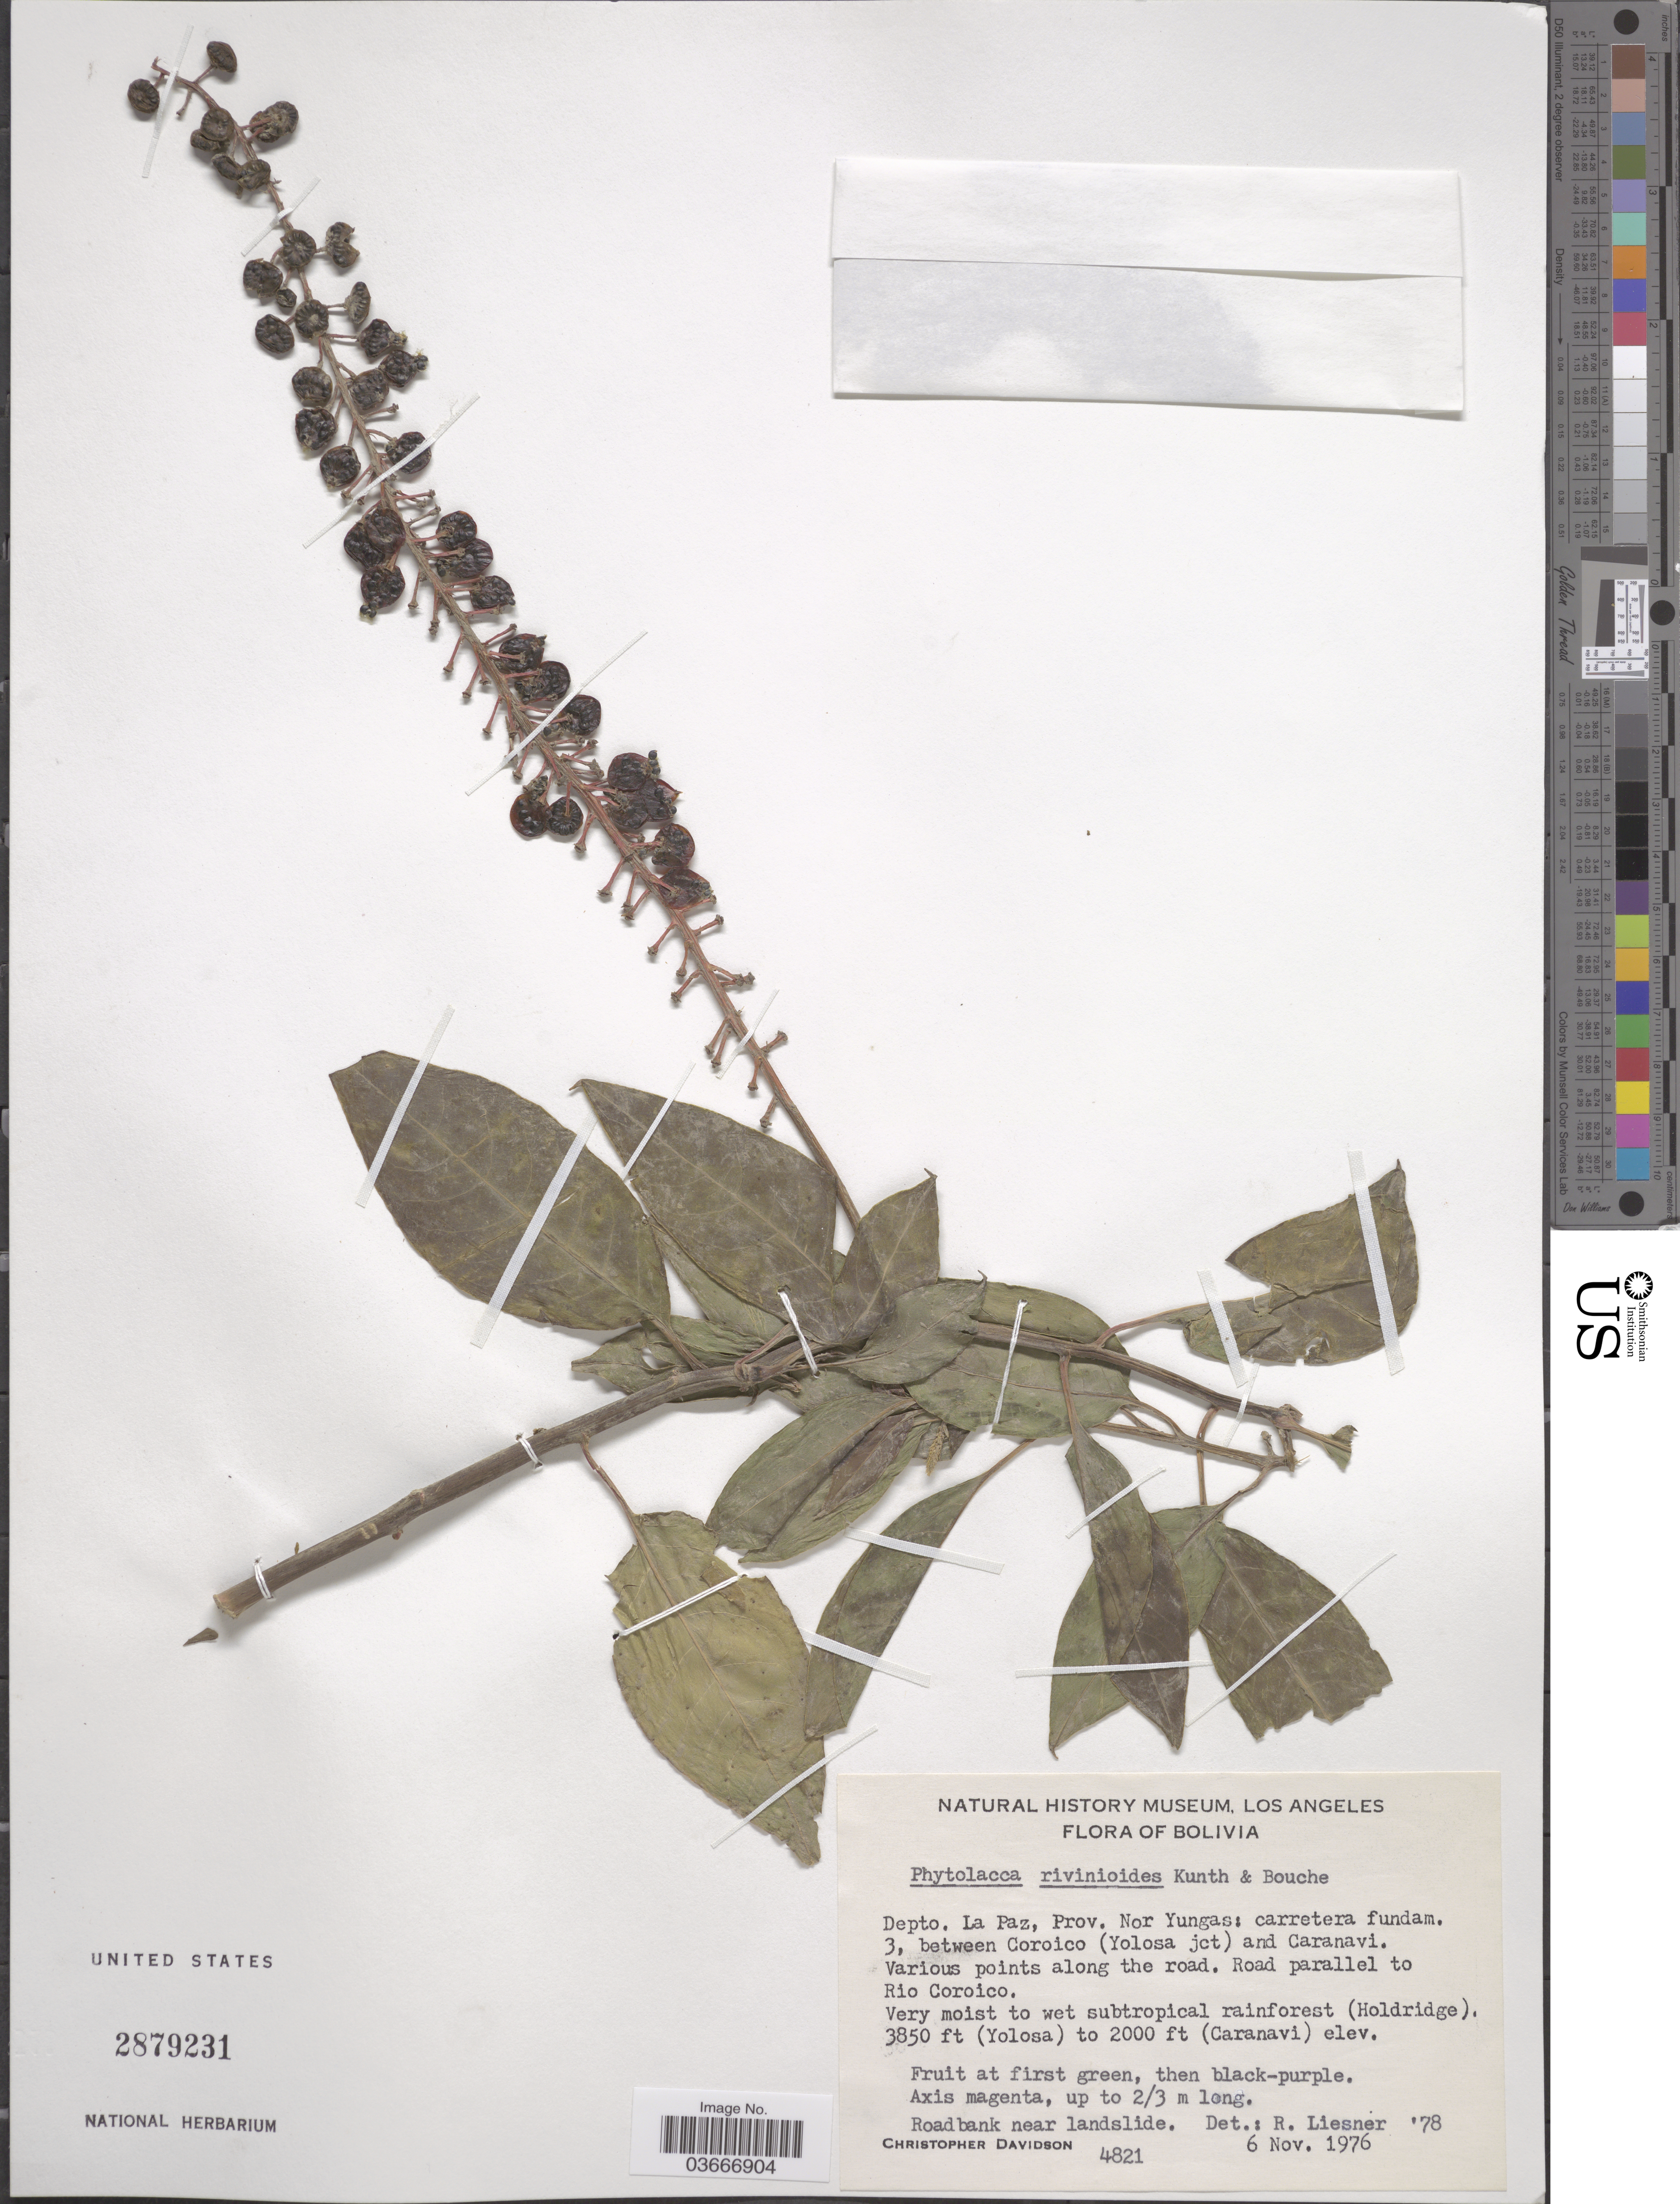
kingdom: Plantae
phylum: Tracheophyta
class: Magnoliopsida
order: Caryophyllales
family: Phytolaccaceae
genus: Phytolacca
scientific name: Phytolacca rivinoides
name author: Kunth & C.D. Bouché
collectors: C. Davidson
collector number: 4821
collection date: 1976-11-06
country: Bolivia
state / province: La Paz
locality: Depto. La Paz, Prov. Nor Yungas: carretera fundam. 3, between Coroico (Yolosa jct) and Caranavi. Various points along the road. Road parallel to Rio Coroico.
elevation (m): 610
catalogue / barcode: US 2879231